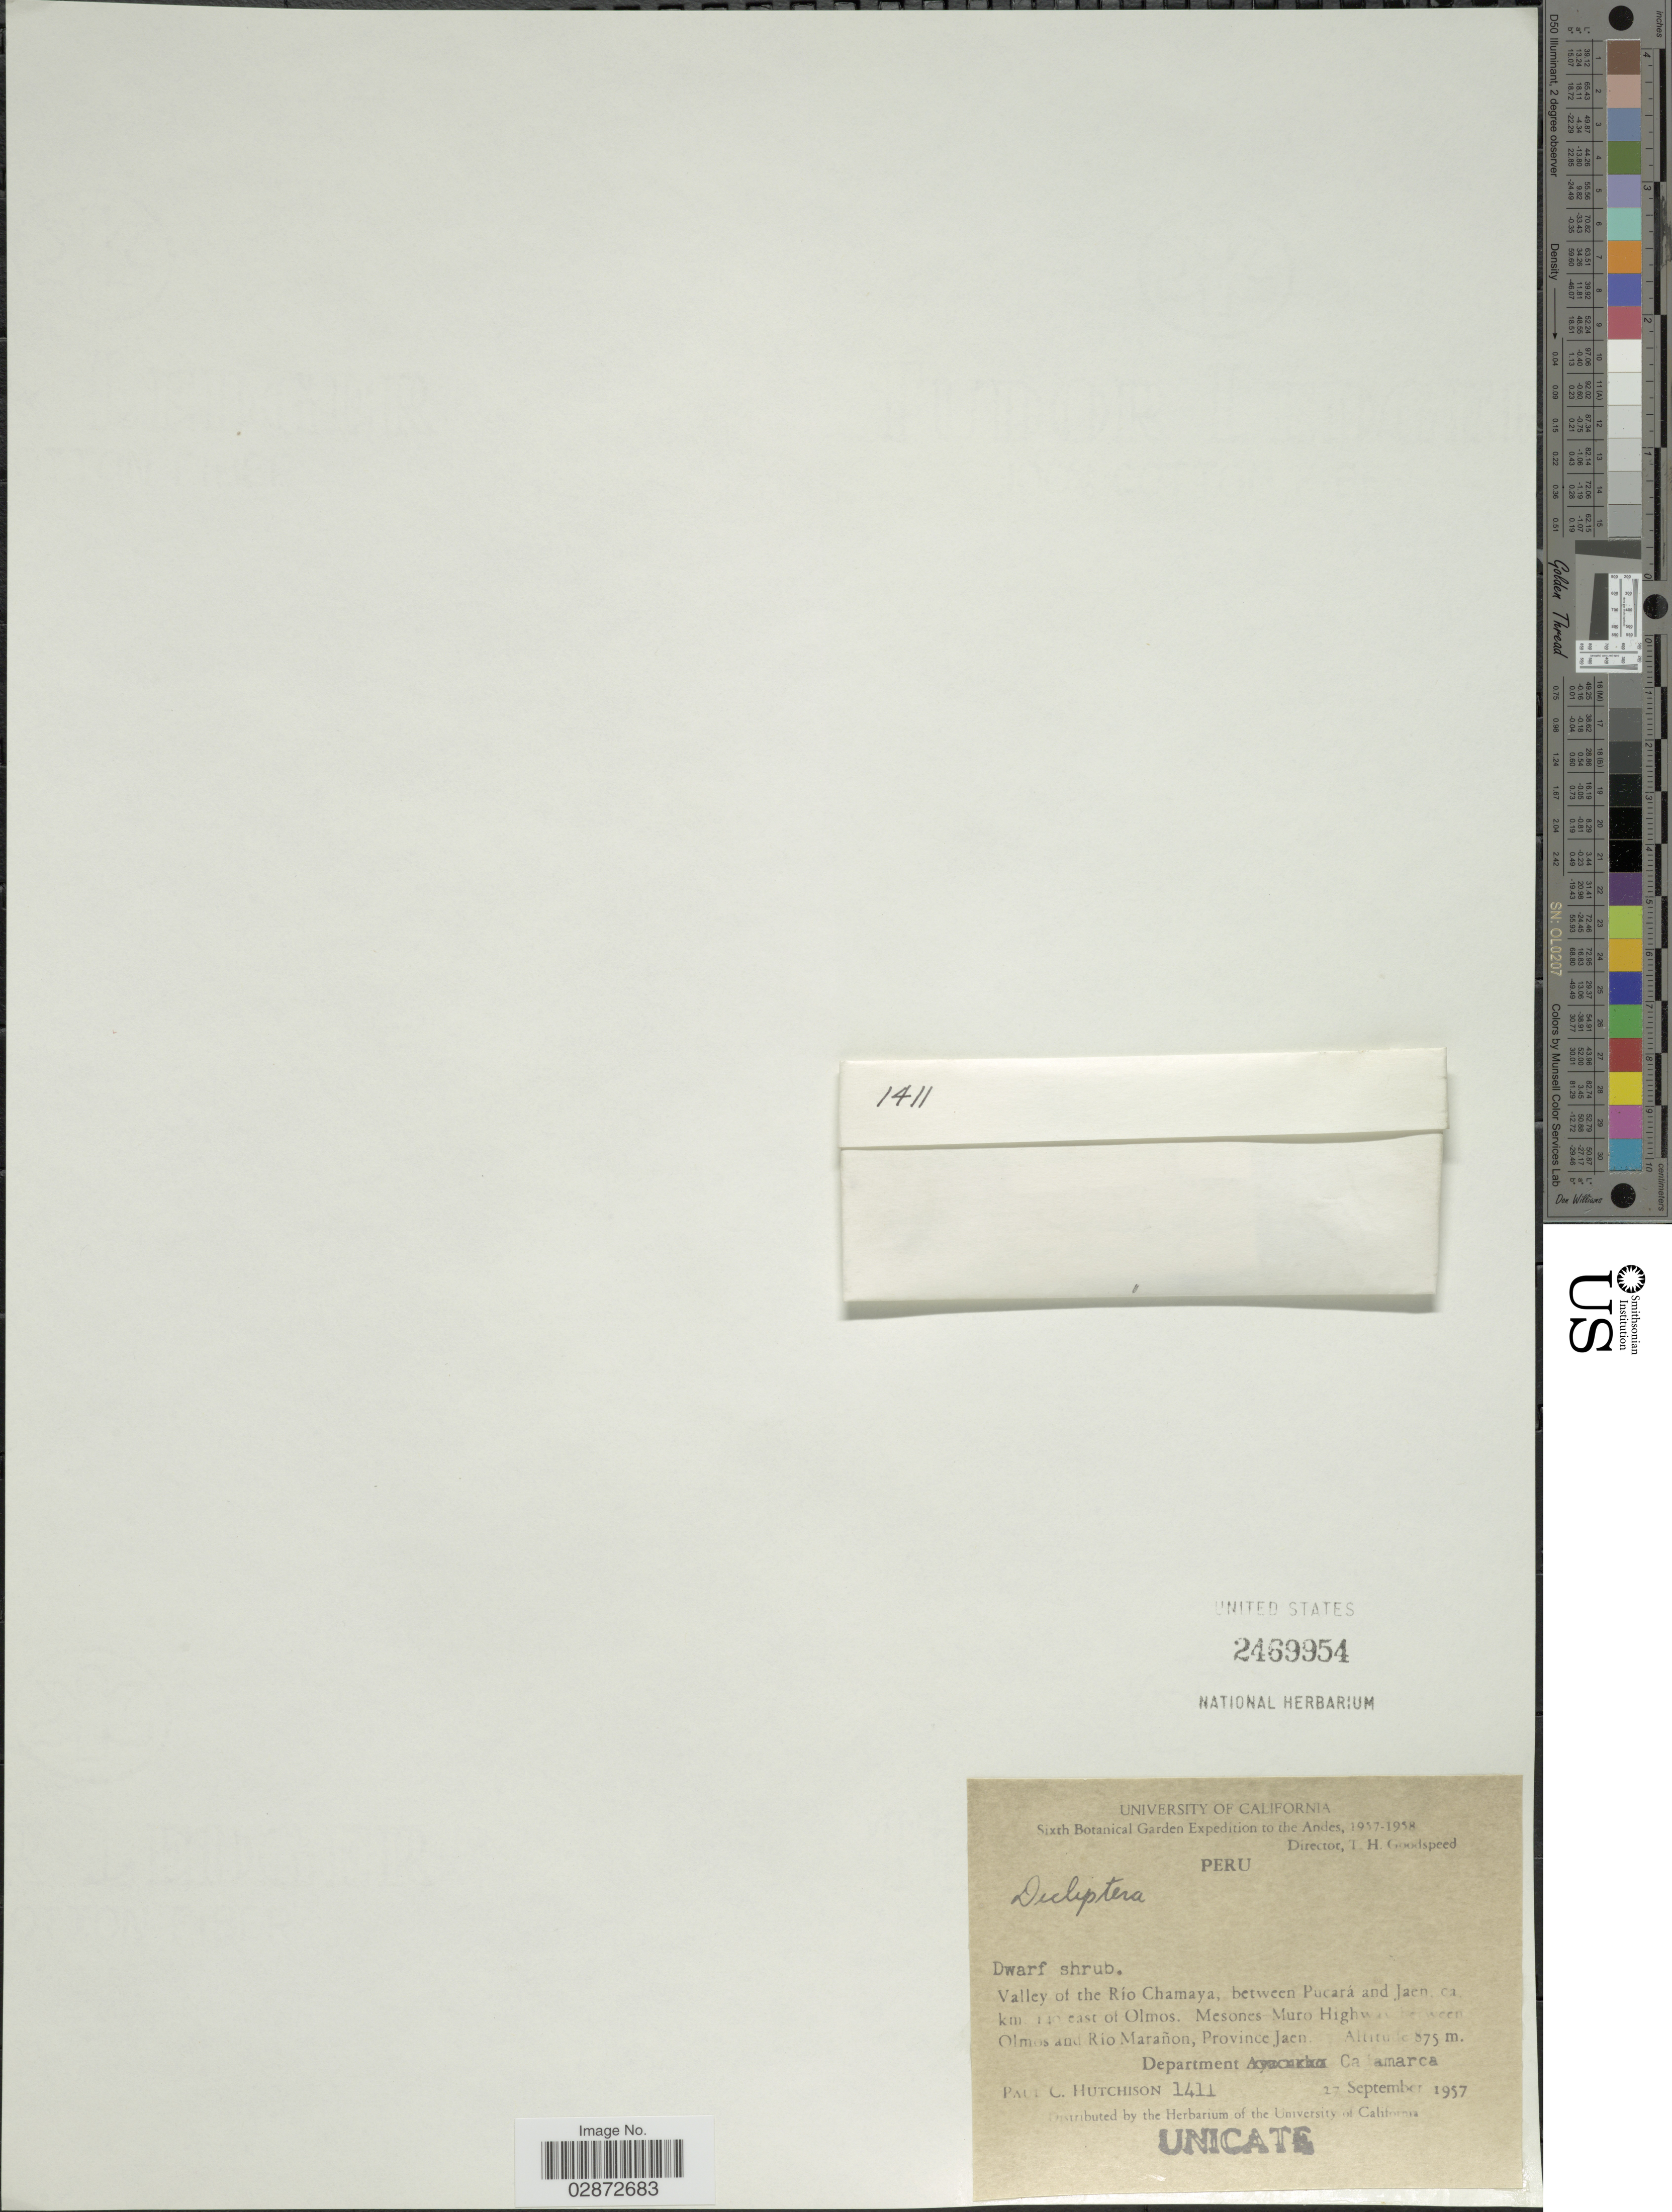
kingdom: Plantae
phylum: Tracheophyta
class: Magnoliopsida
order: Lamiales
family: Acanthaceae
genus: Dicliptera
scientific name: Dicliptera sp.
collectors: P. C. Hutchison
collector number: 1411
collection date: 1957-09-27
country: Peru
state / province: Cajamarca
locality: The Andes. Valley of the Rio Chamaya, between Pucará and Jaen, ca. km 140 east of Olmos. Mesones-Muro Highway between Olmos and Rio Marañon, Province Jaen. Department Cajamarca.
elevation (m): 875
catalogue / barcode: US 2469954